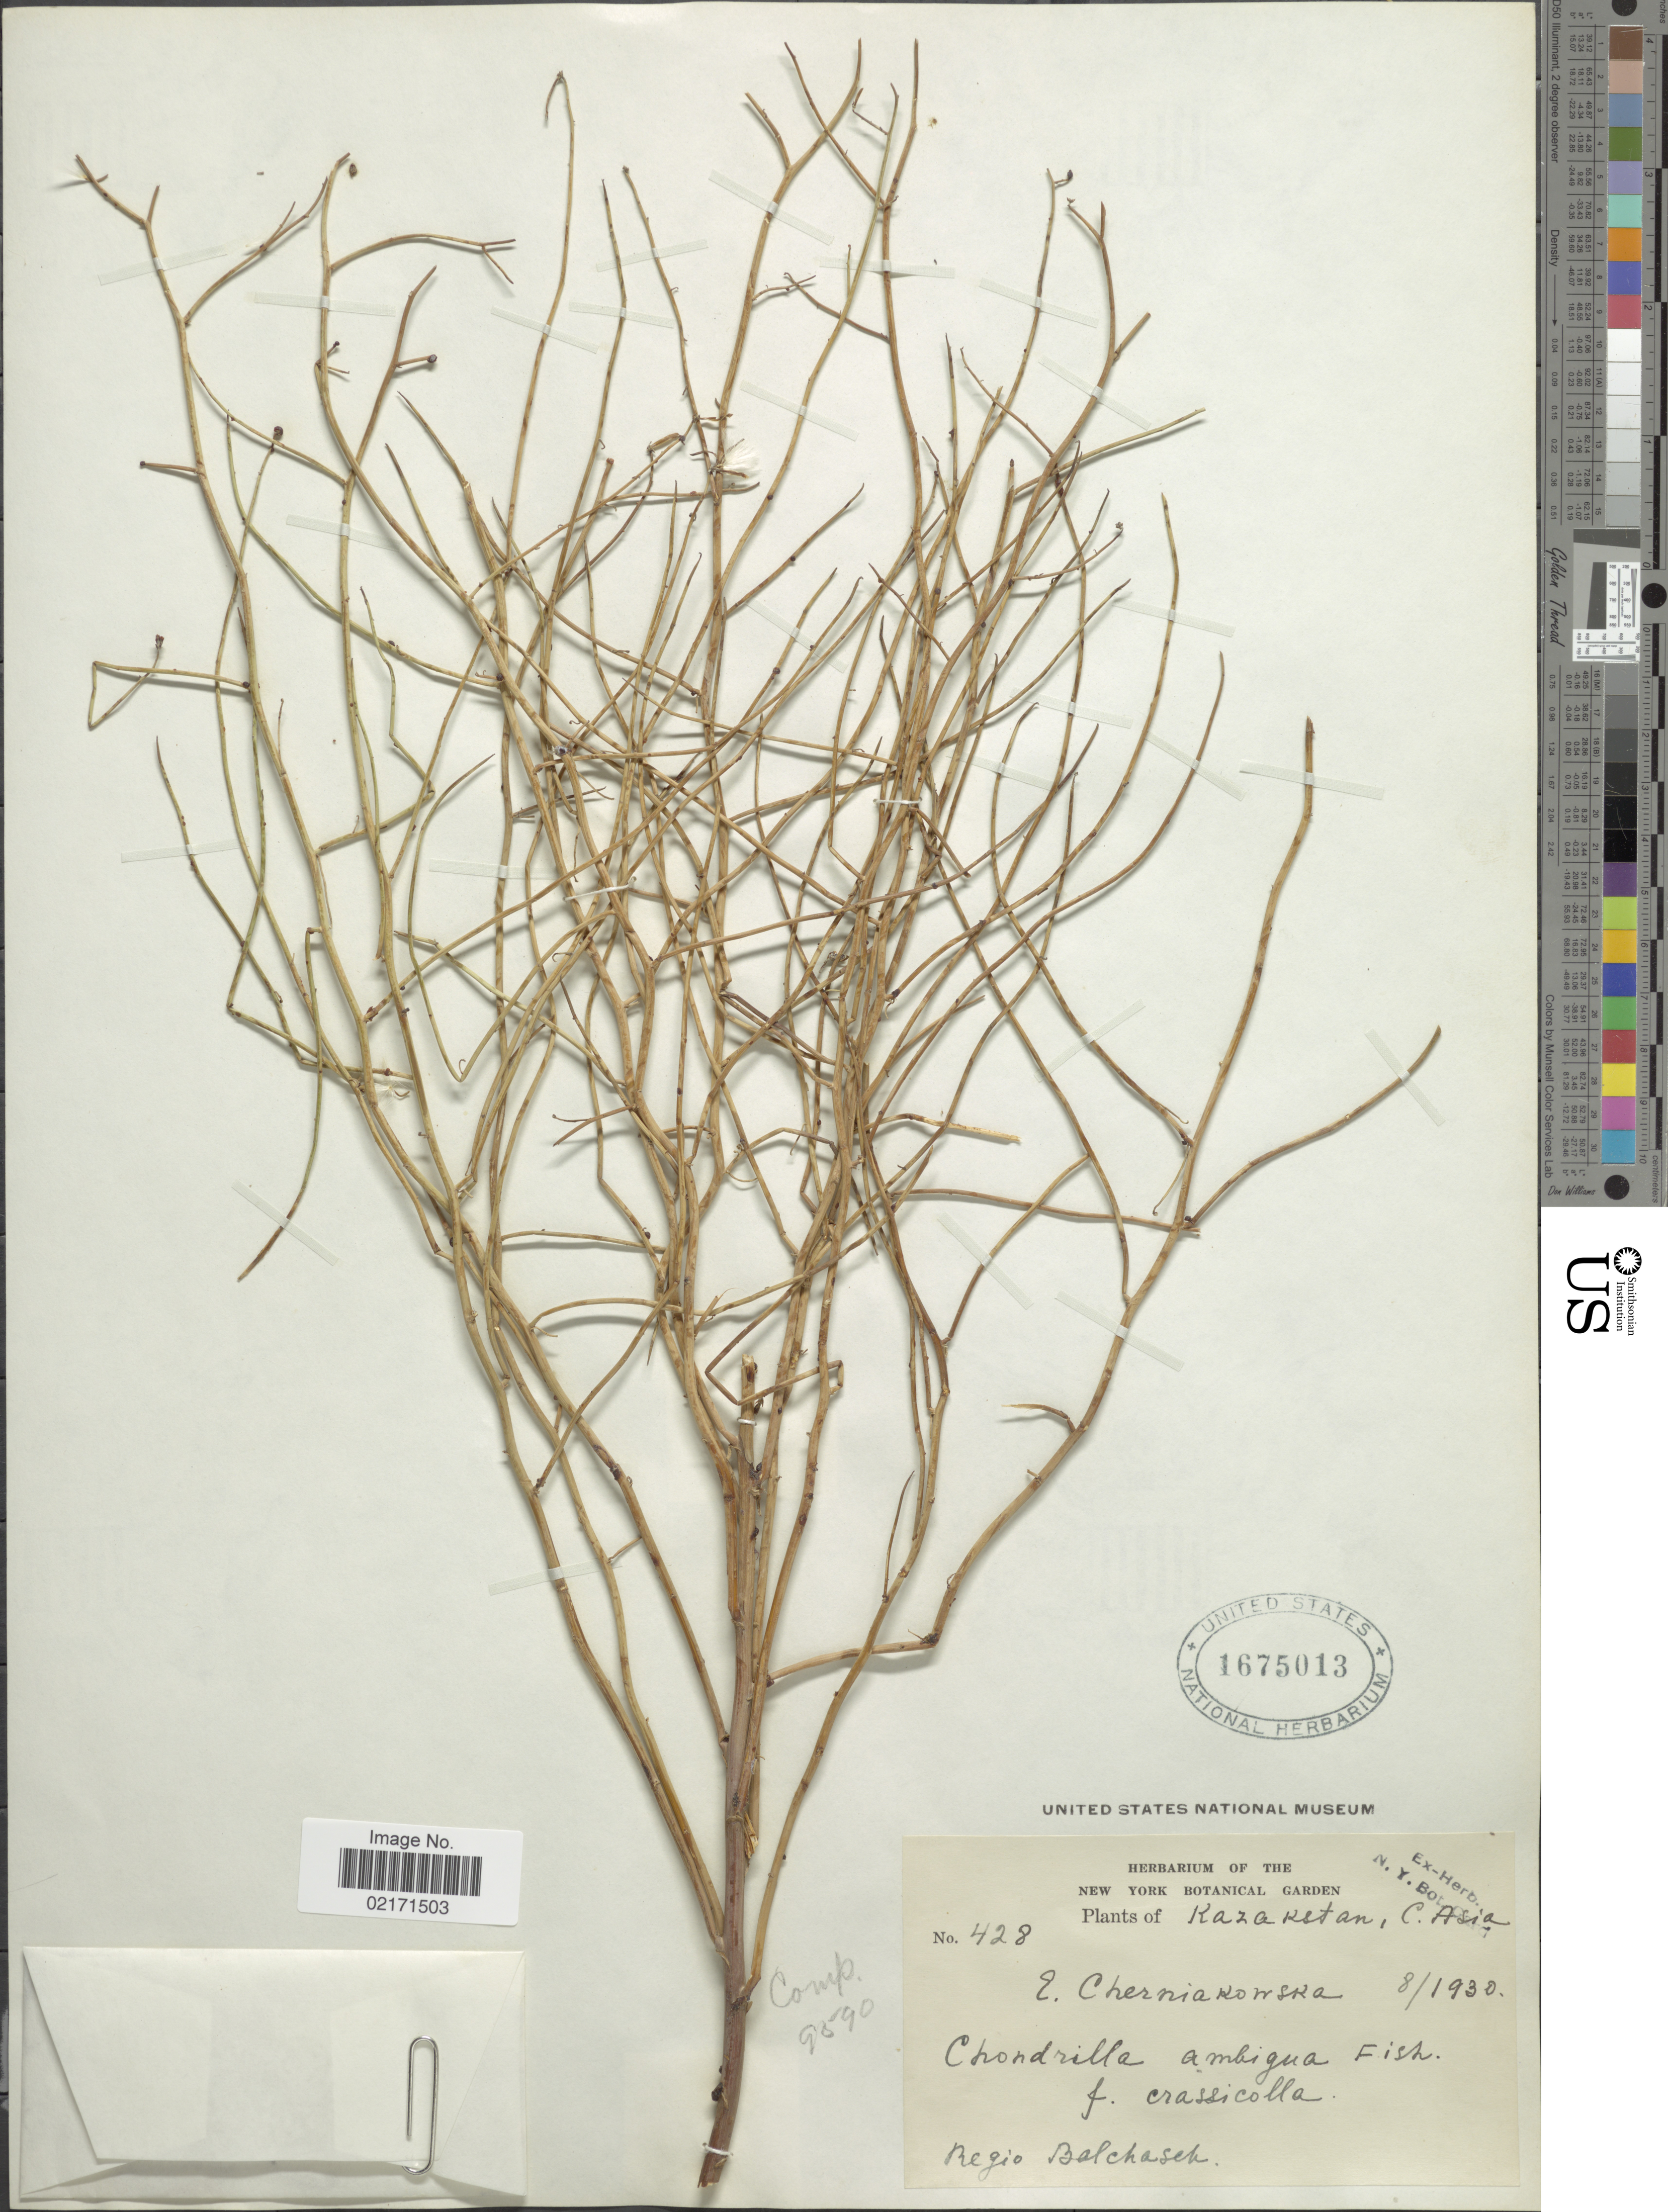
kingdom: Plantae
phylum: Tracheophyta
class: Magnoliopsida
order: Asterales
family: Asteraceae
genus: Chondrilla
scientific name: Chondrilla ambigua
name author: Kar. & Kir. ex Fisch.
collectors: New York Botanical Gardens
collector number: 428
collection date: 1930-08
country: Kazakhstan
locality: Regio Balchasch (Balkhash)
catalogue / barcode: US 1675013